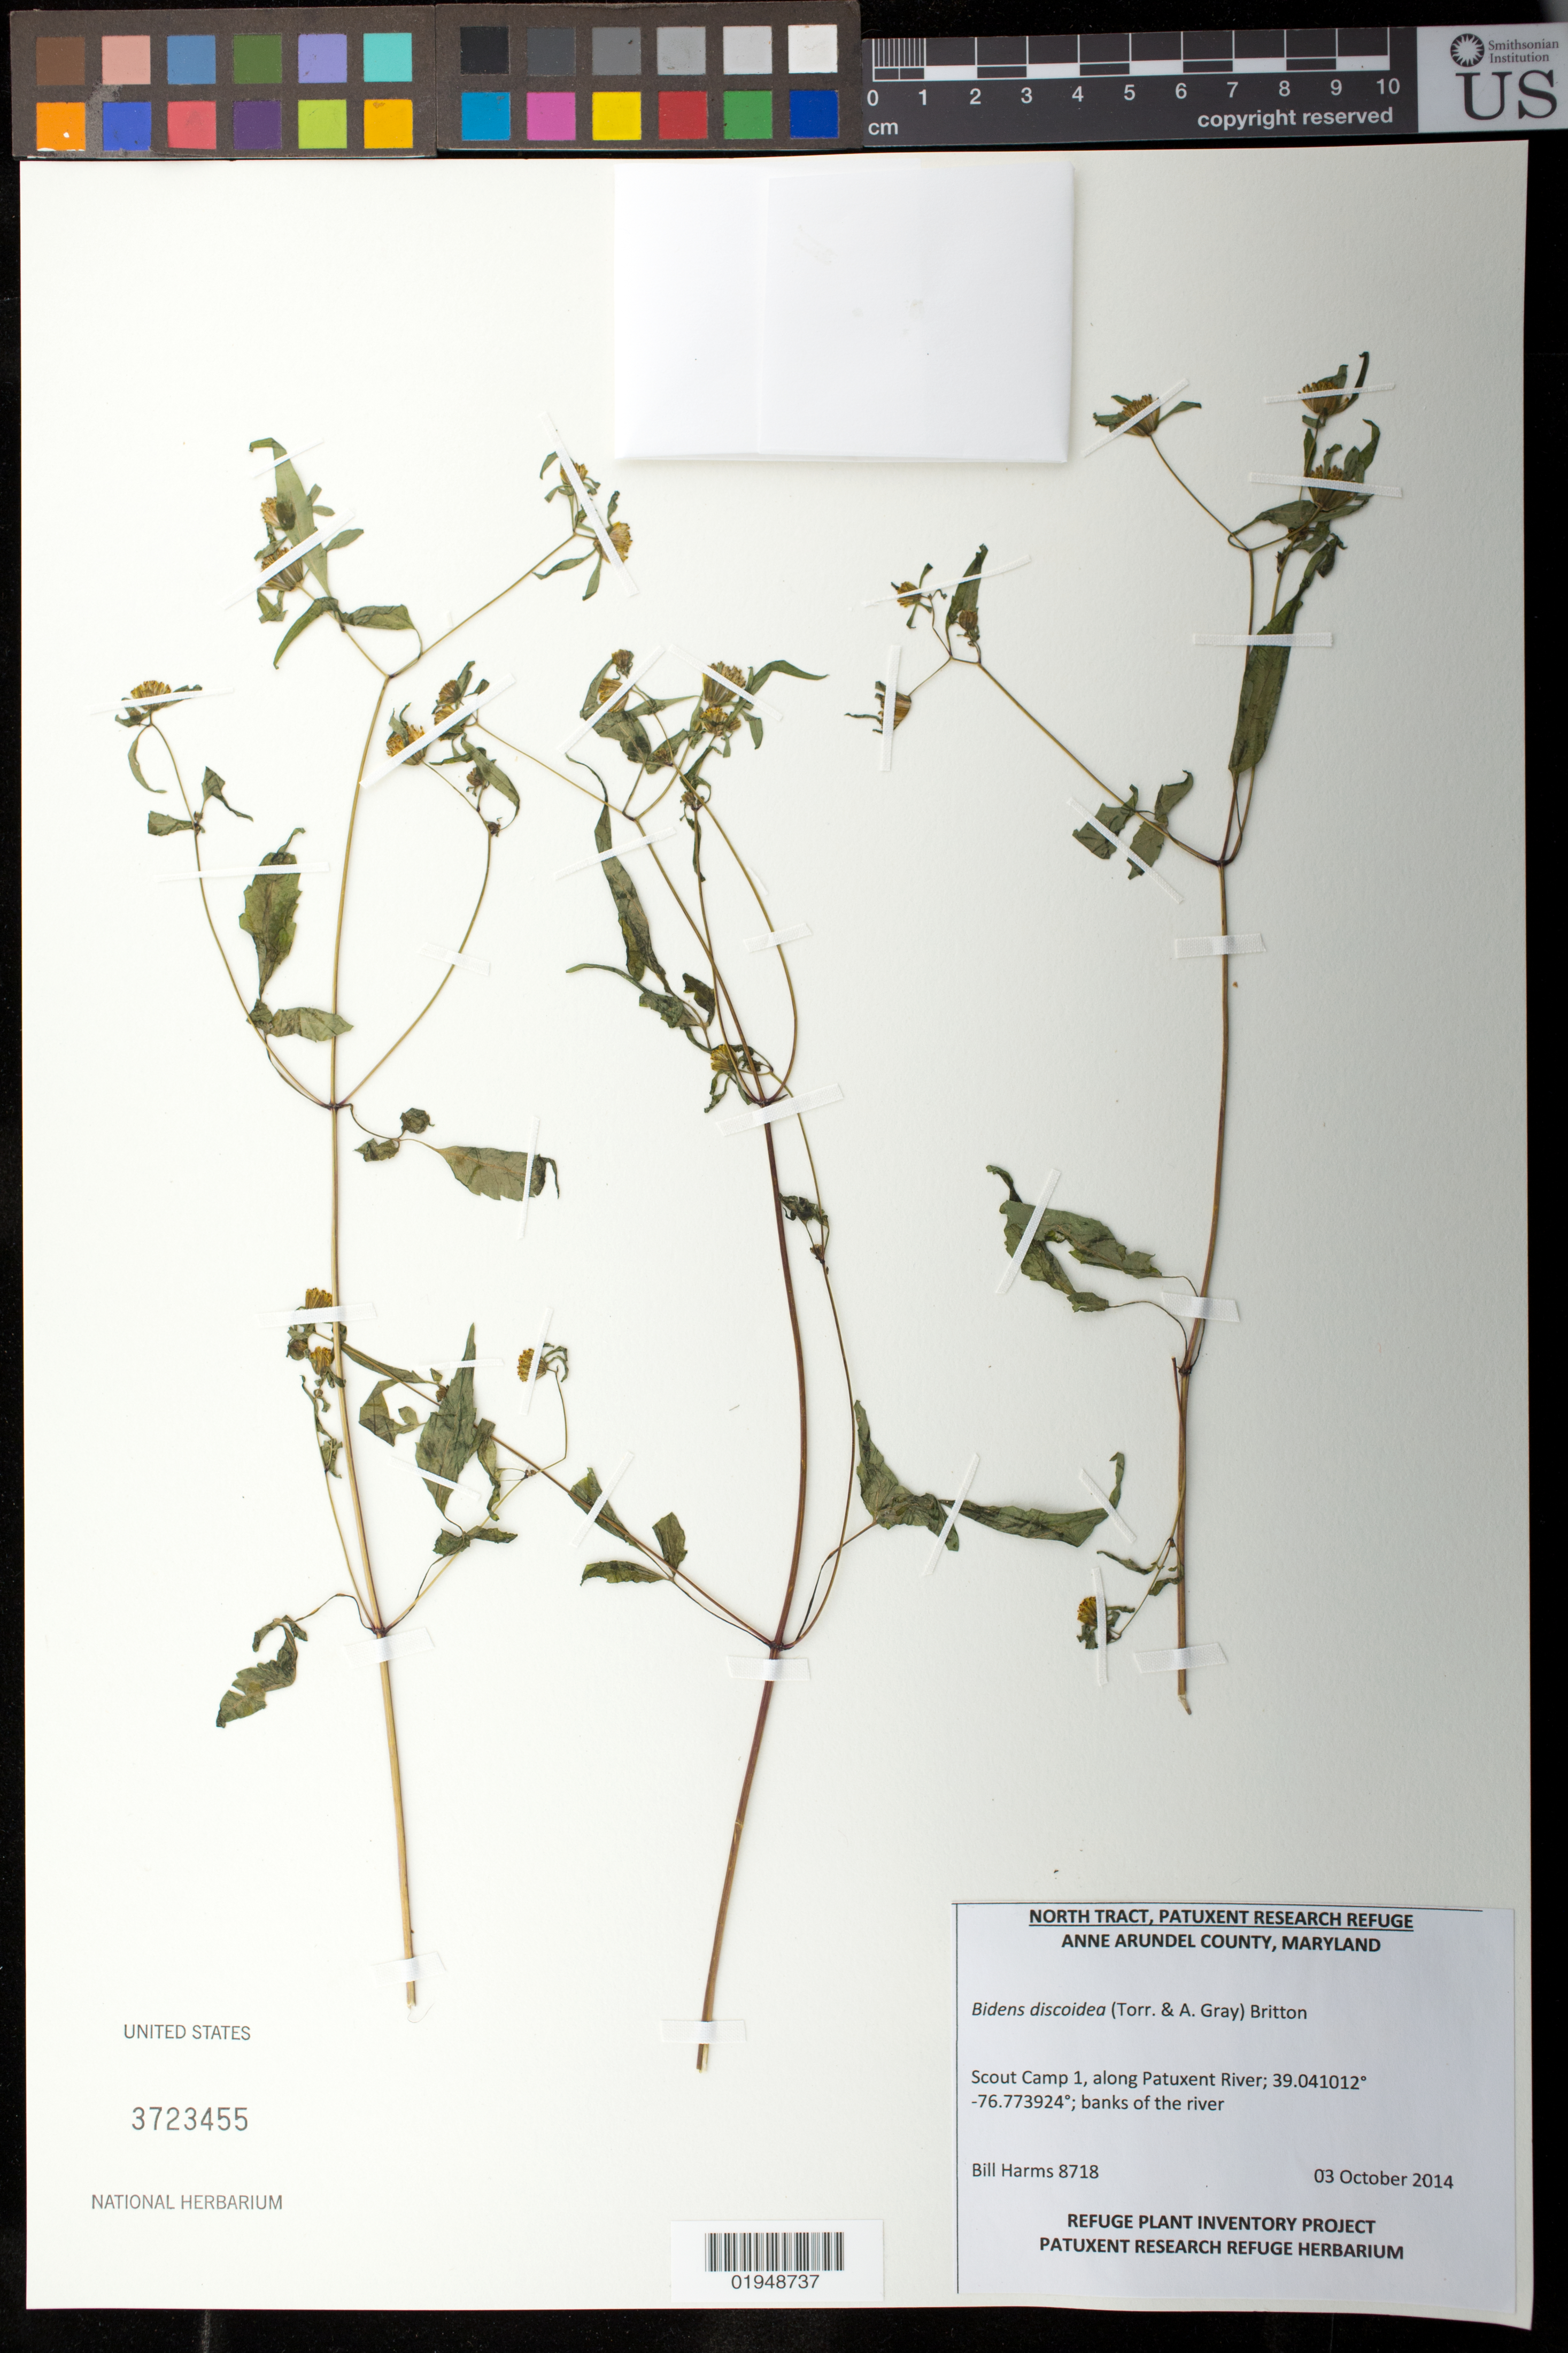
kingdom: Plantae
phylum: Tracheophyta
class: Magnoliopsida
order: Asterales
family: Asteraceae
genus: Bidens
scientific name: Bidens discoidea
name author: (Torr. & A. Gray) Britton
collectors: B. Harms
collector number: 8718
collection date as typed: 3 Oct 2014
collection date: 2014-10-03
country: United States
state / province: Maryland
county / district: Anne Arundel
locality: North Tract, Patuxent Research Refuge, Scout Camp 1, along Patuxent River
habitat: banks of the river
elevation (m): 25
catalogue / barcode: US 3723455